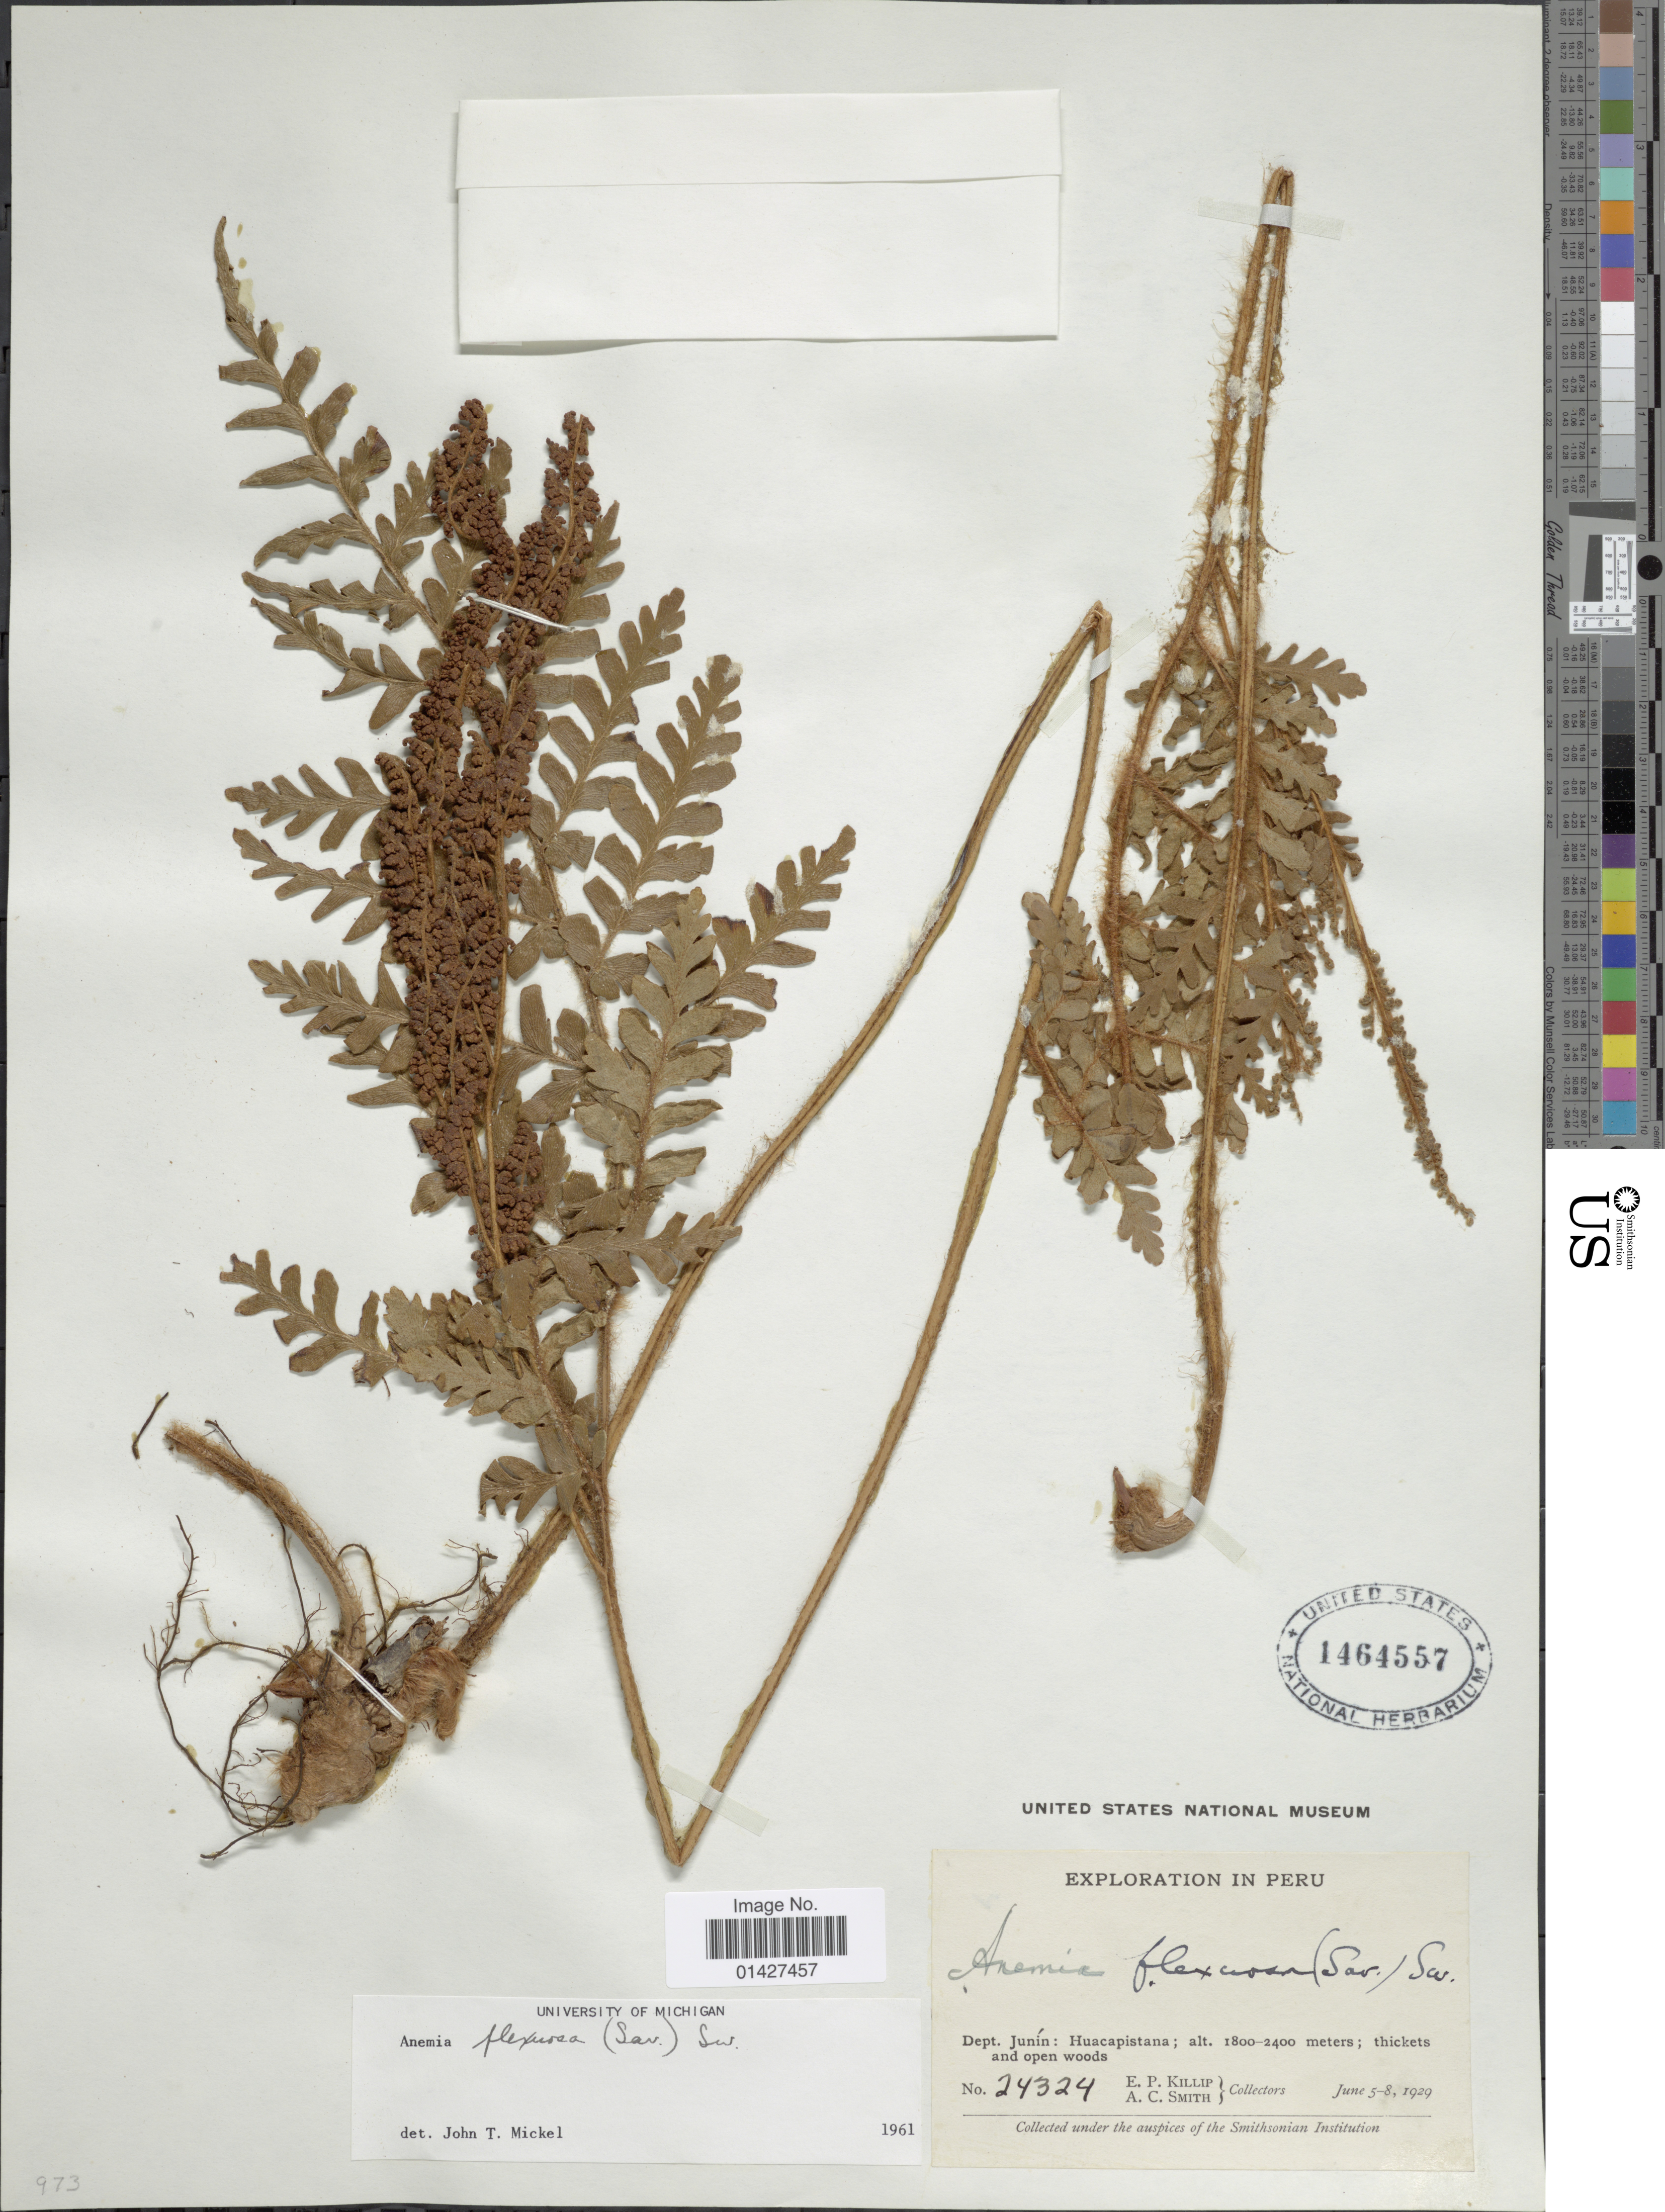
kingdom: Plantae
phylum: Tracheophyta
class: Polypodiopsida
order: Schizaeales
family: Anemiaceae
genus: Anemia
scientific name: Anemia flexuosa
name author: (Savigny) Sw.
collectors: E. P. Killip & A. C. Smith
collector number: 24324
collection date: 1929-06-05/1929-06-08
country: Peru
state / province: Junín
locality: Huacapistana, thickets and open woods.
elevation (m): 1800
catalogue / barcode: US 1464557